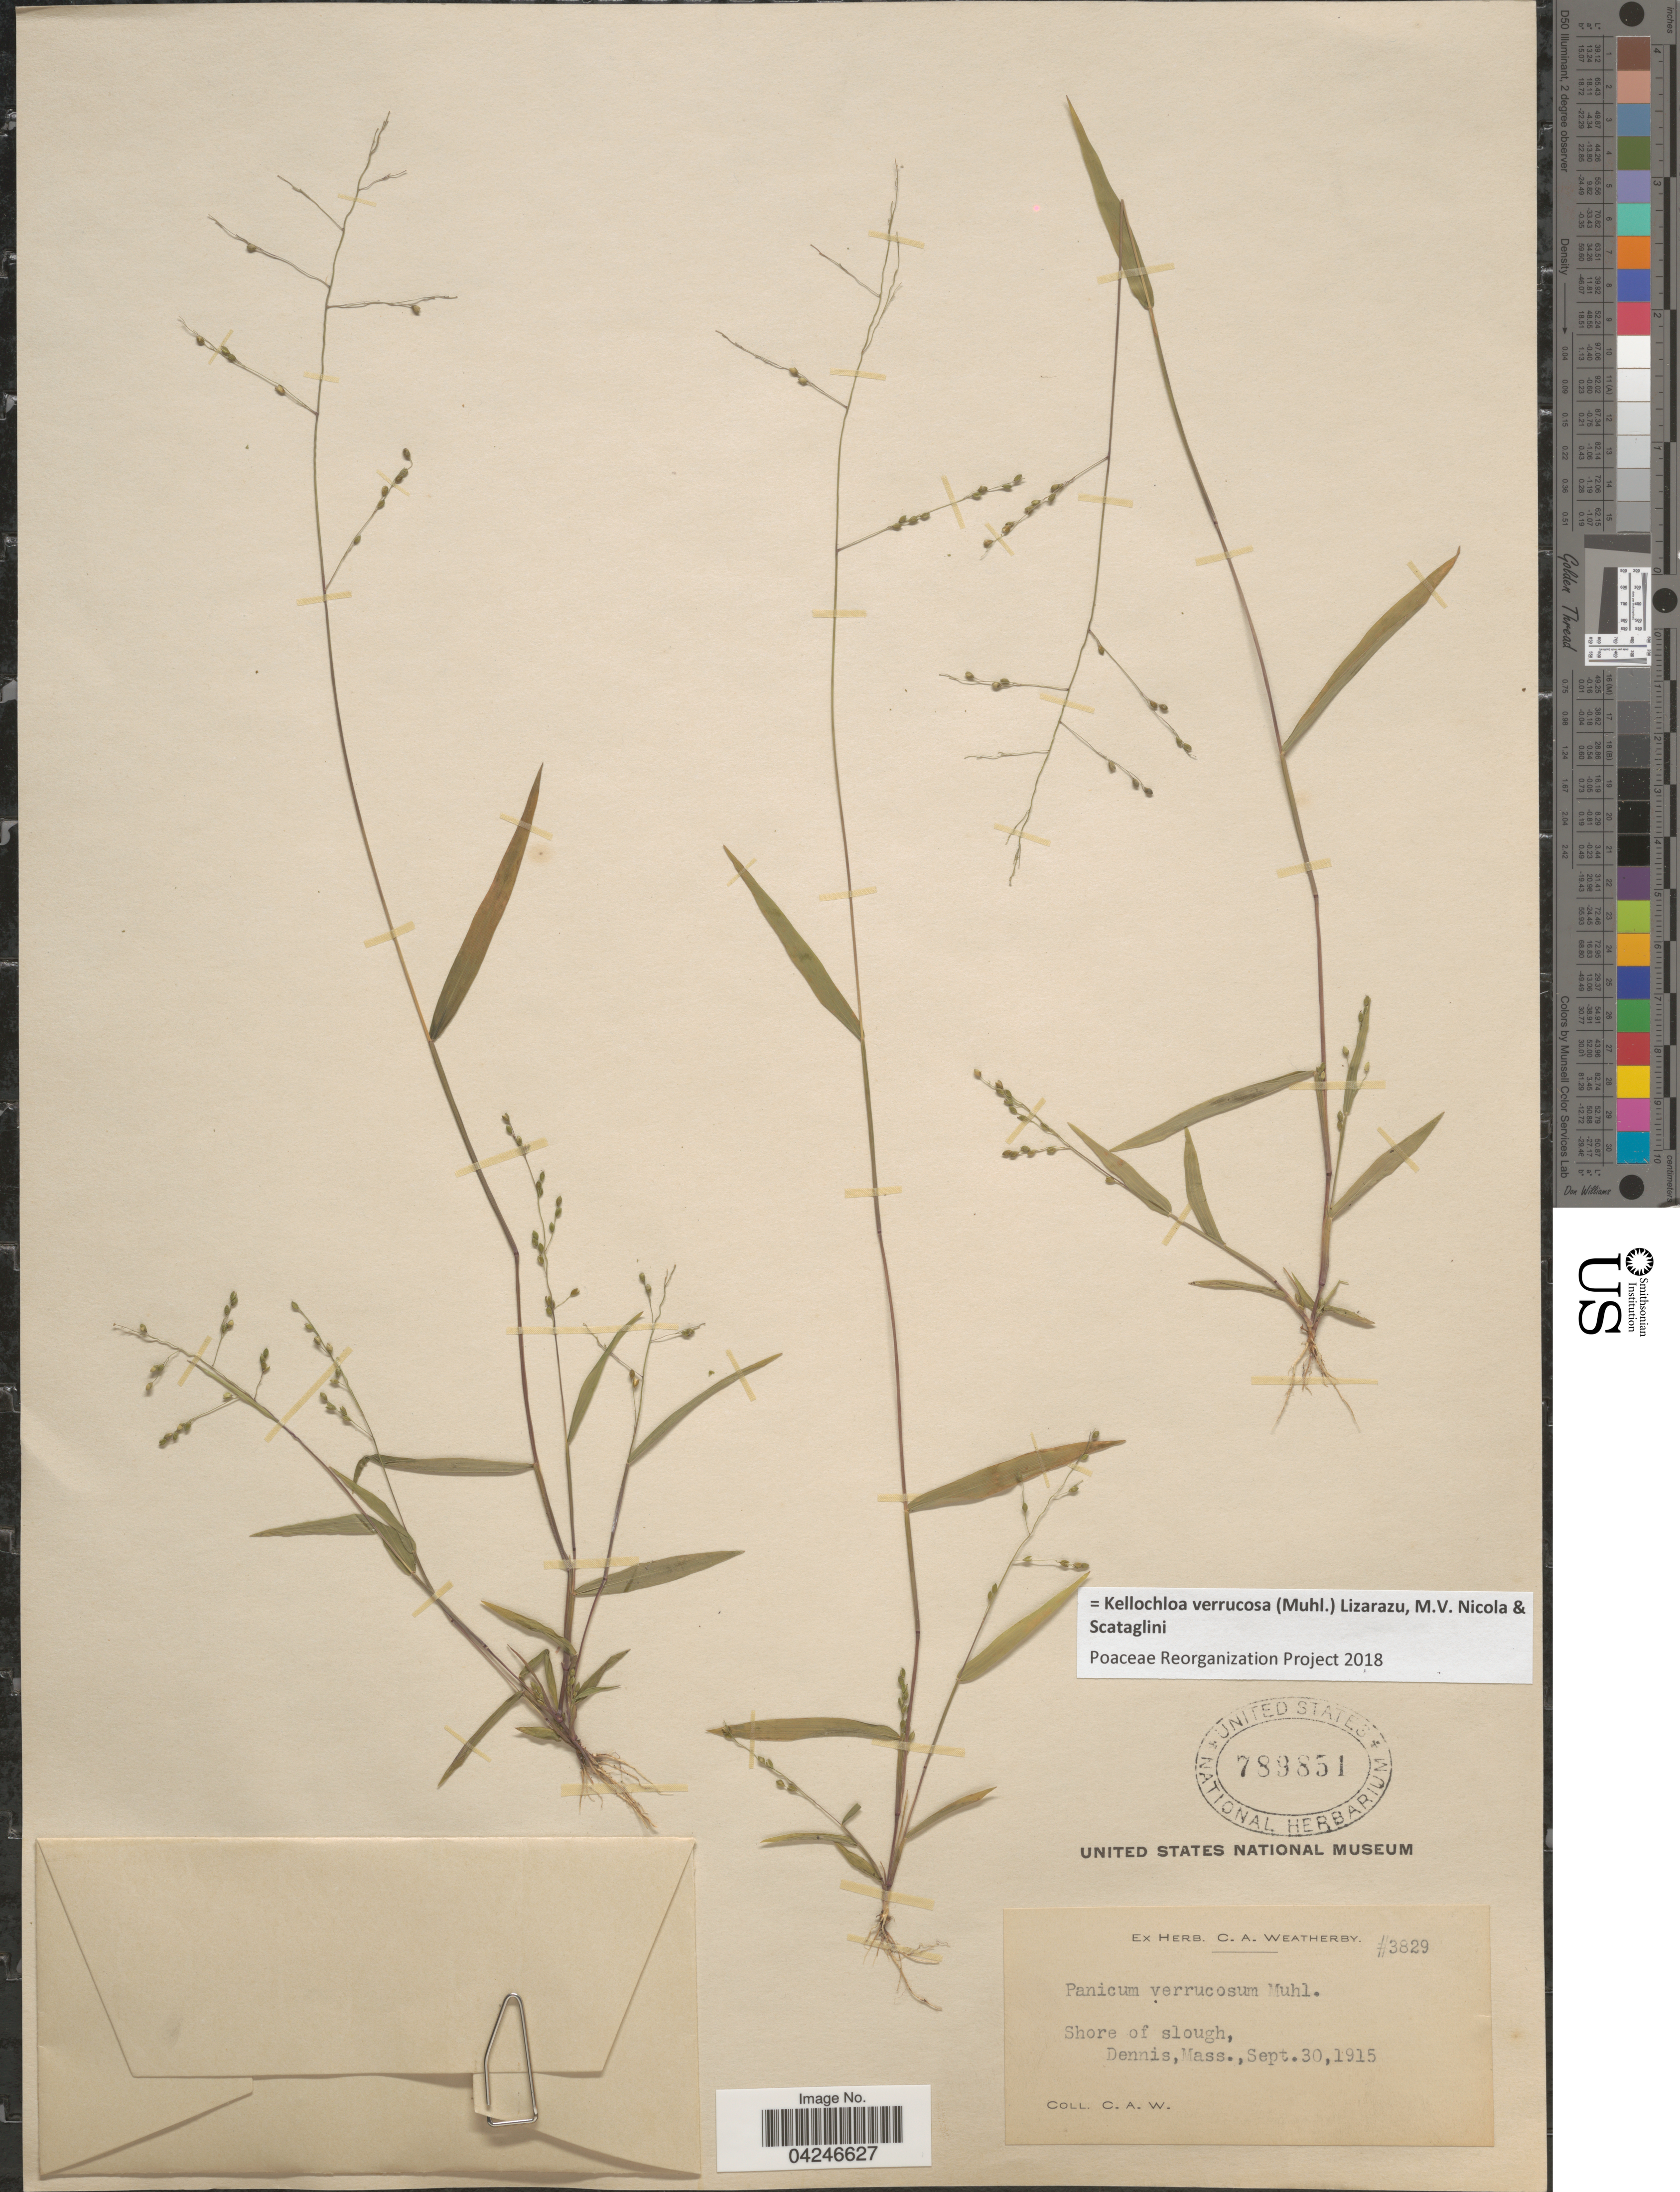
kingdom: Plantae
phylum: Tracheophyta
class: Liliopsida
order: Poales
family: Poaceae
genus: Kellochloa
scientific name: Kellochloa verrucosa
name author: (Muhl.) Lizarazu et al.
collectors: C. A. Weatherby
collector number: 3829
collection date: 1915-09-30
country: United States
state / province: Massachusetts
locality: Shore of slough, Dennis.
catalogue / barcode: US 789851